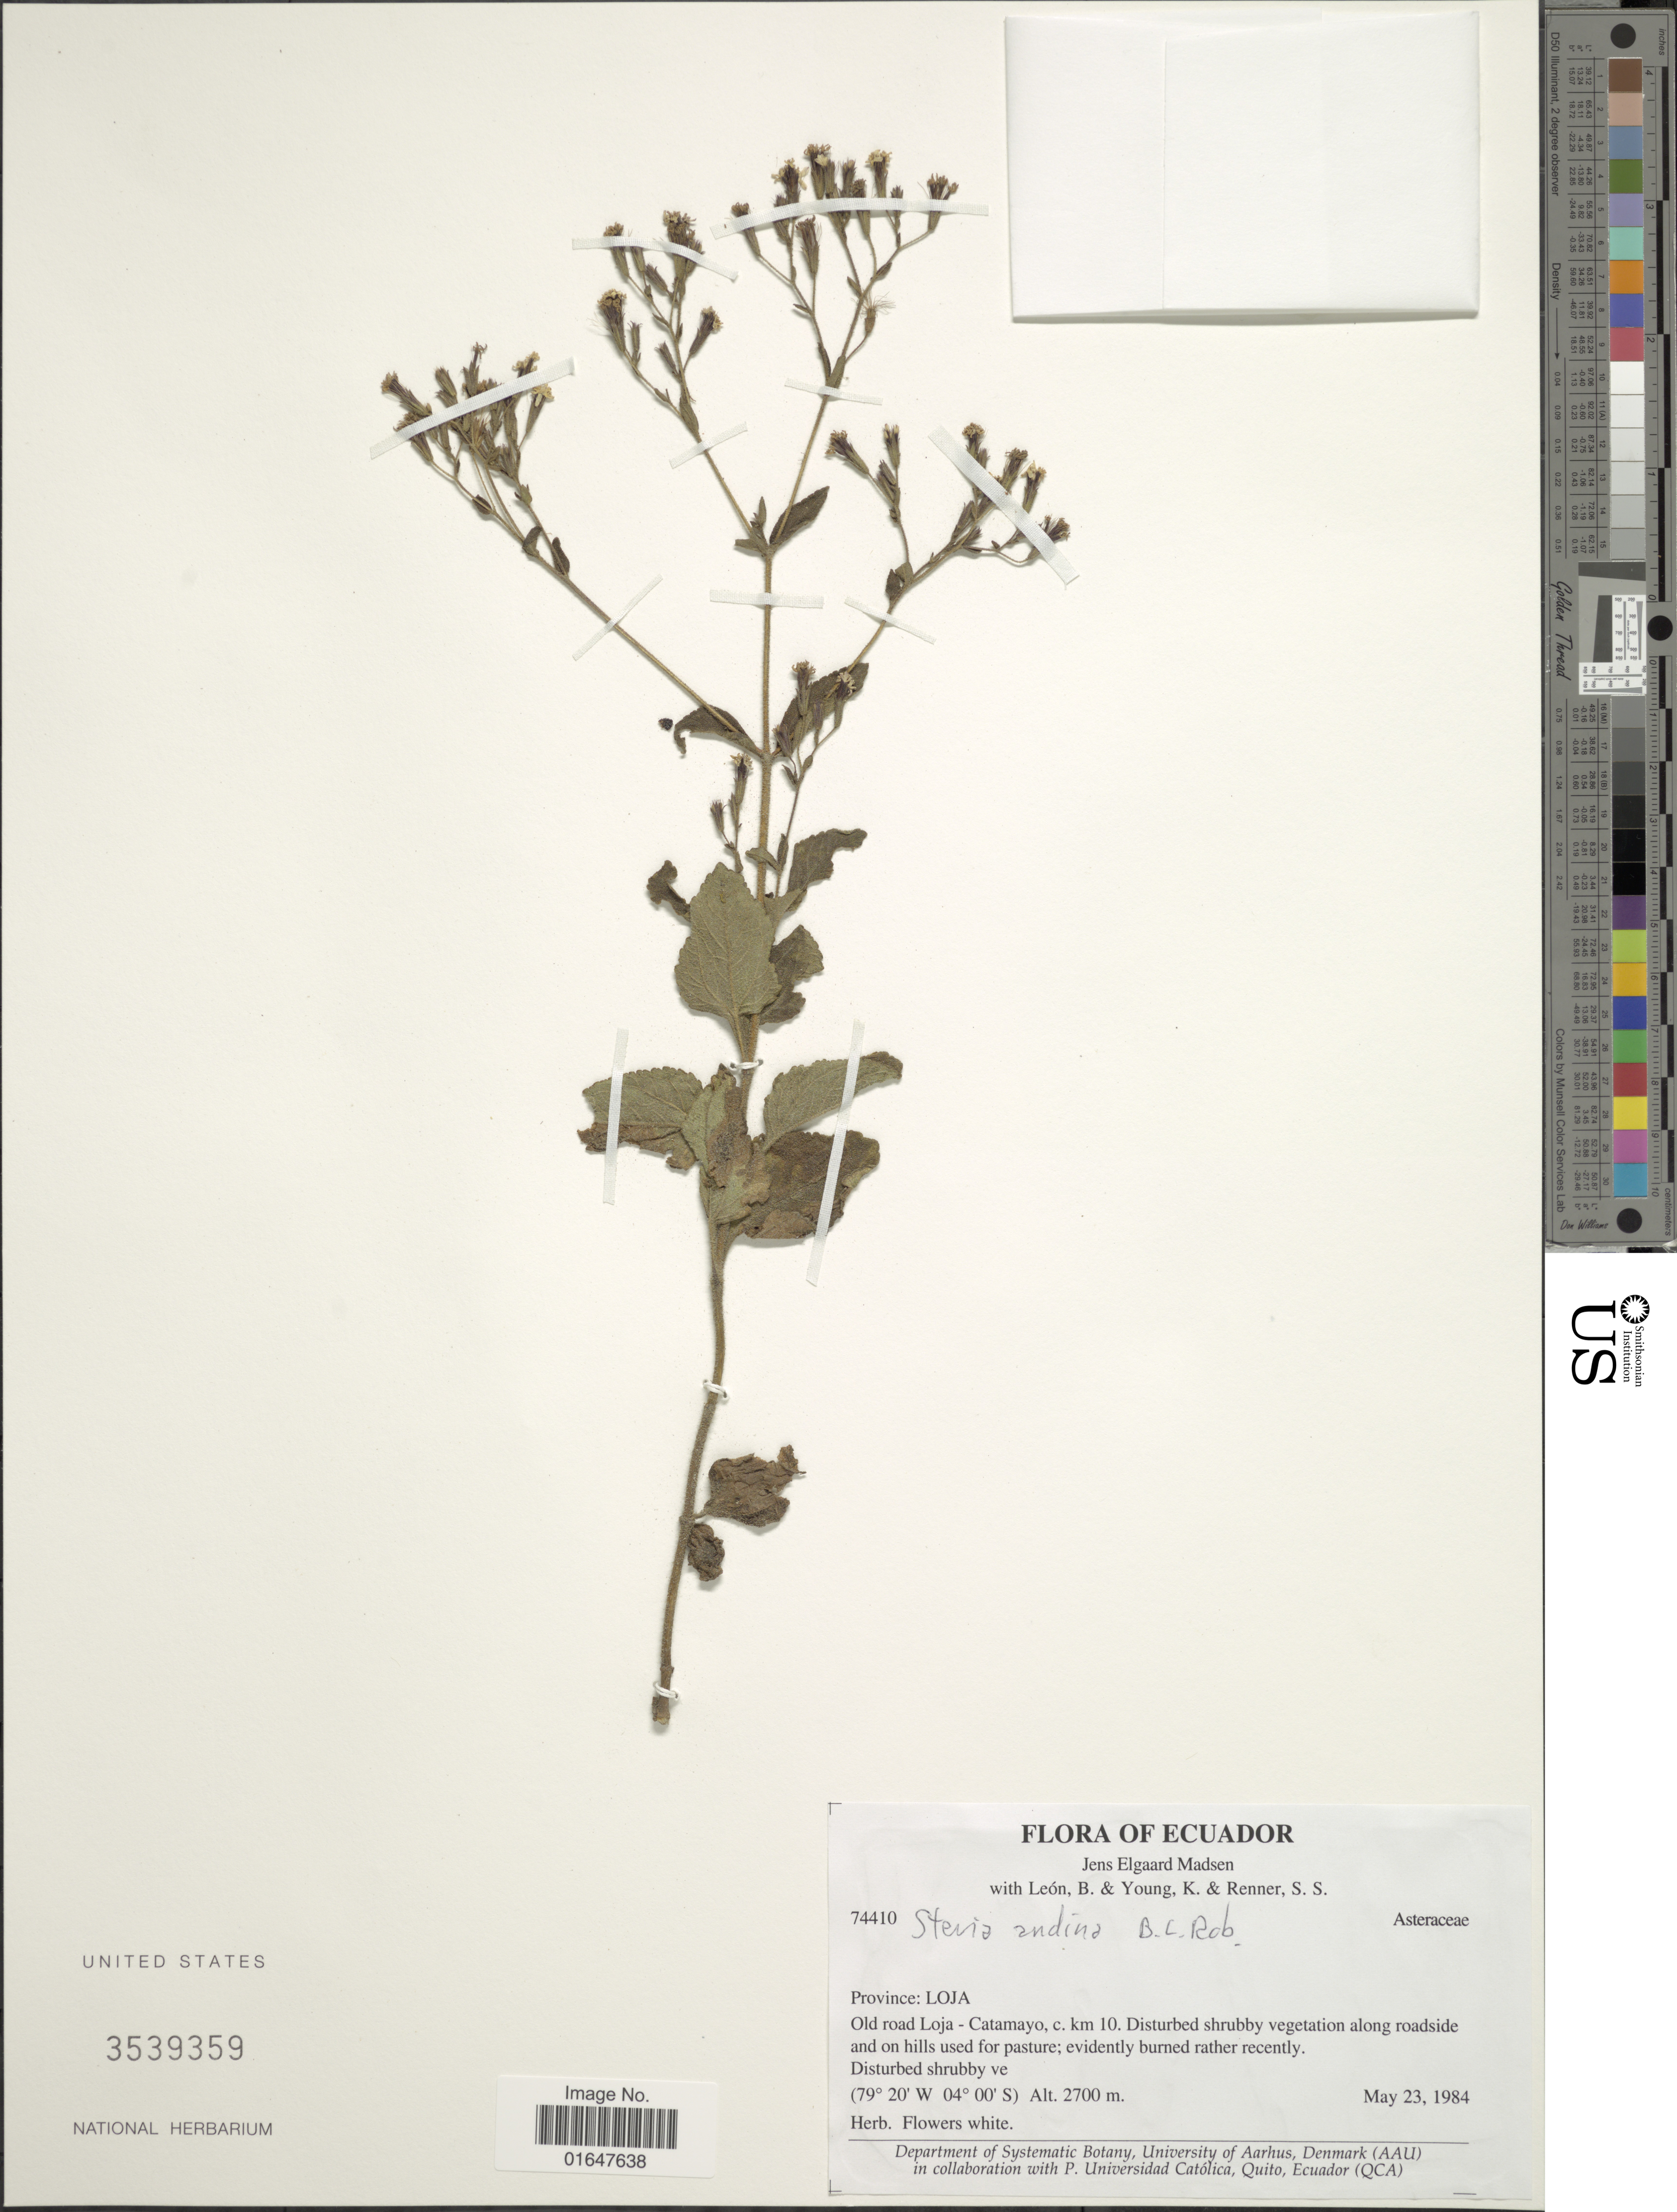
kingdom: Plantae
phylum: Tracheophyta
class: Magnoliopsida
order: Asterales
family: Asteraceae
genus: Stevia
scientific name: Stevia andina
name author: B.L. Rob.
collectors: J. E. Madsen, B. León, K. Young & S. S. Renner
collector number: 74410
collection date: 1984-05-23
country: Ecuador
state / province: Loja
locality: Old road Loja-Catamayo, c. km 10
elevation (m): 2700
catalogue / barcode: US 3539359